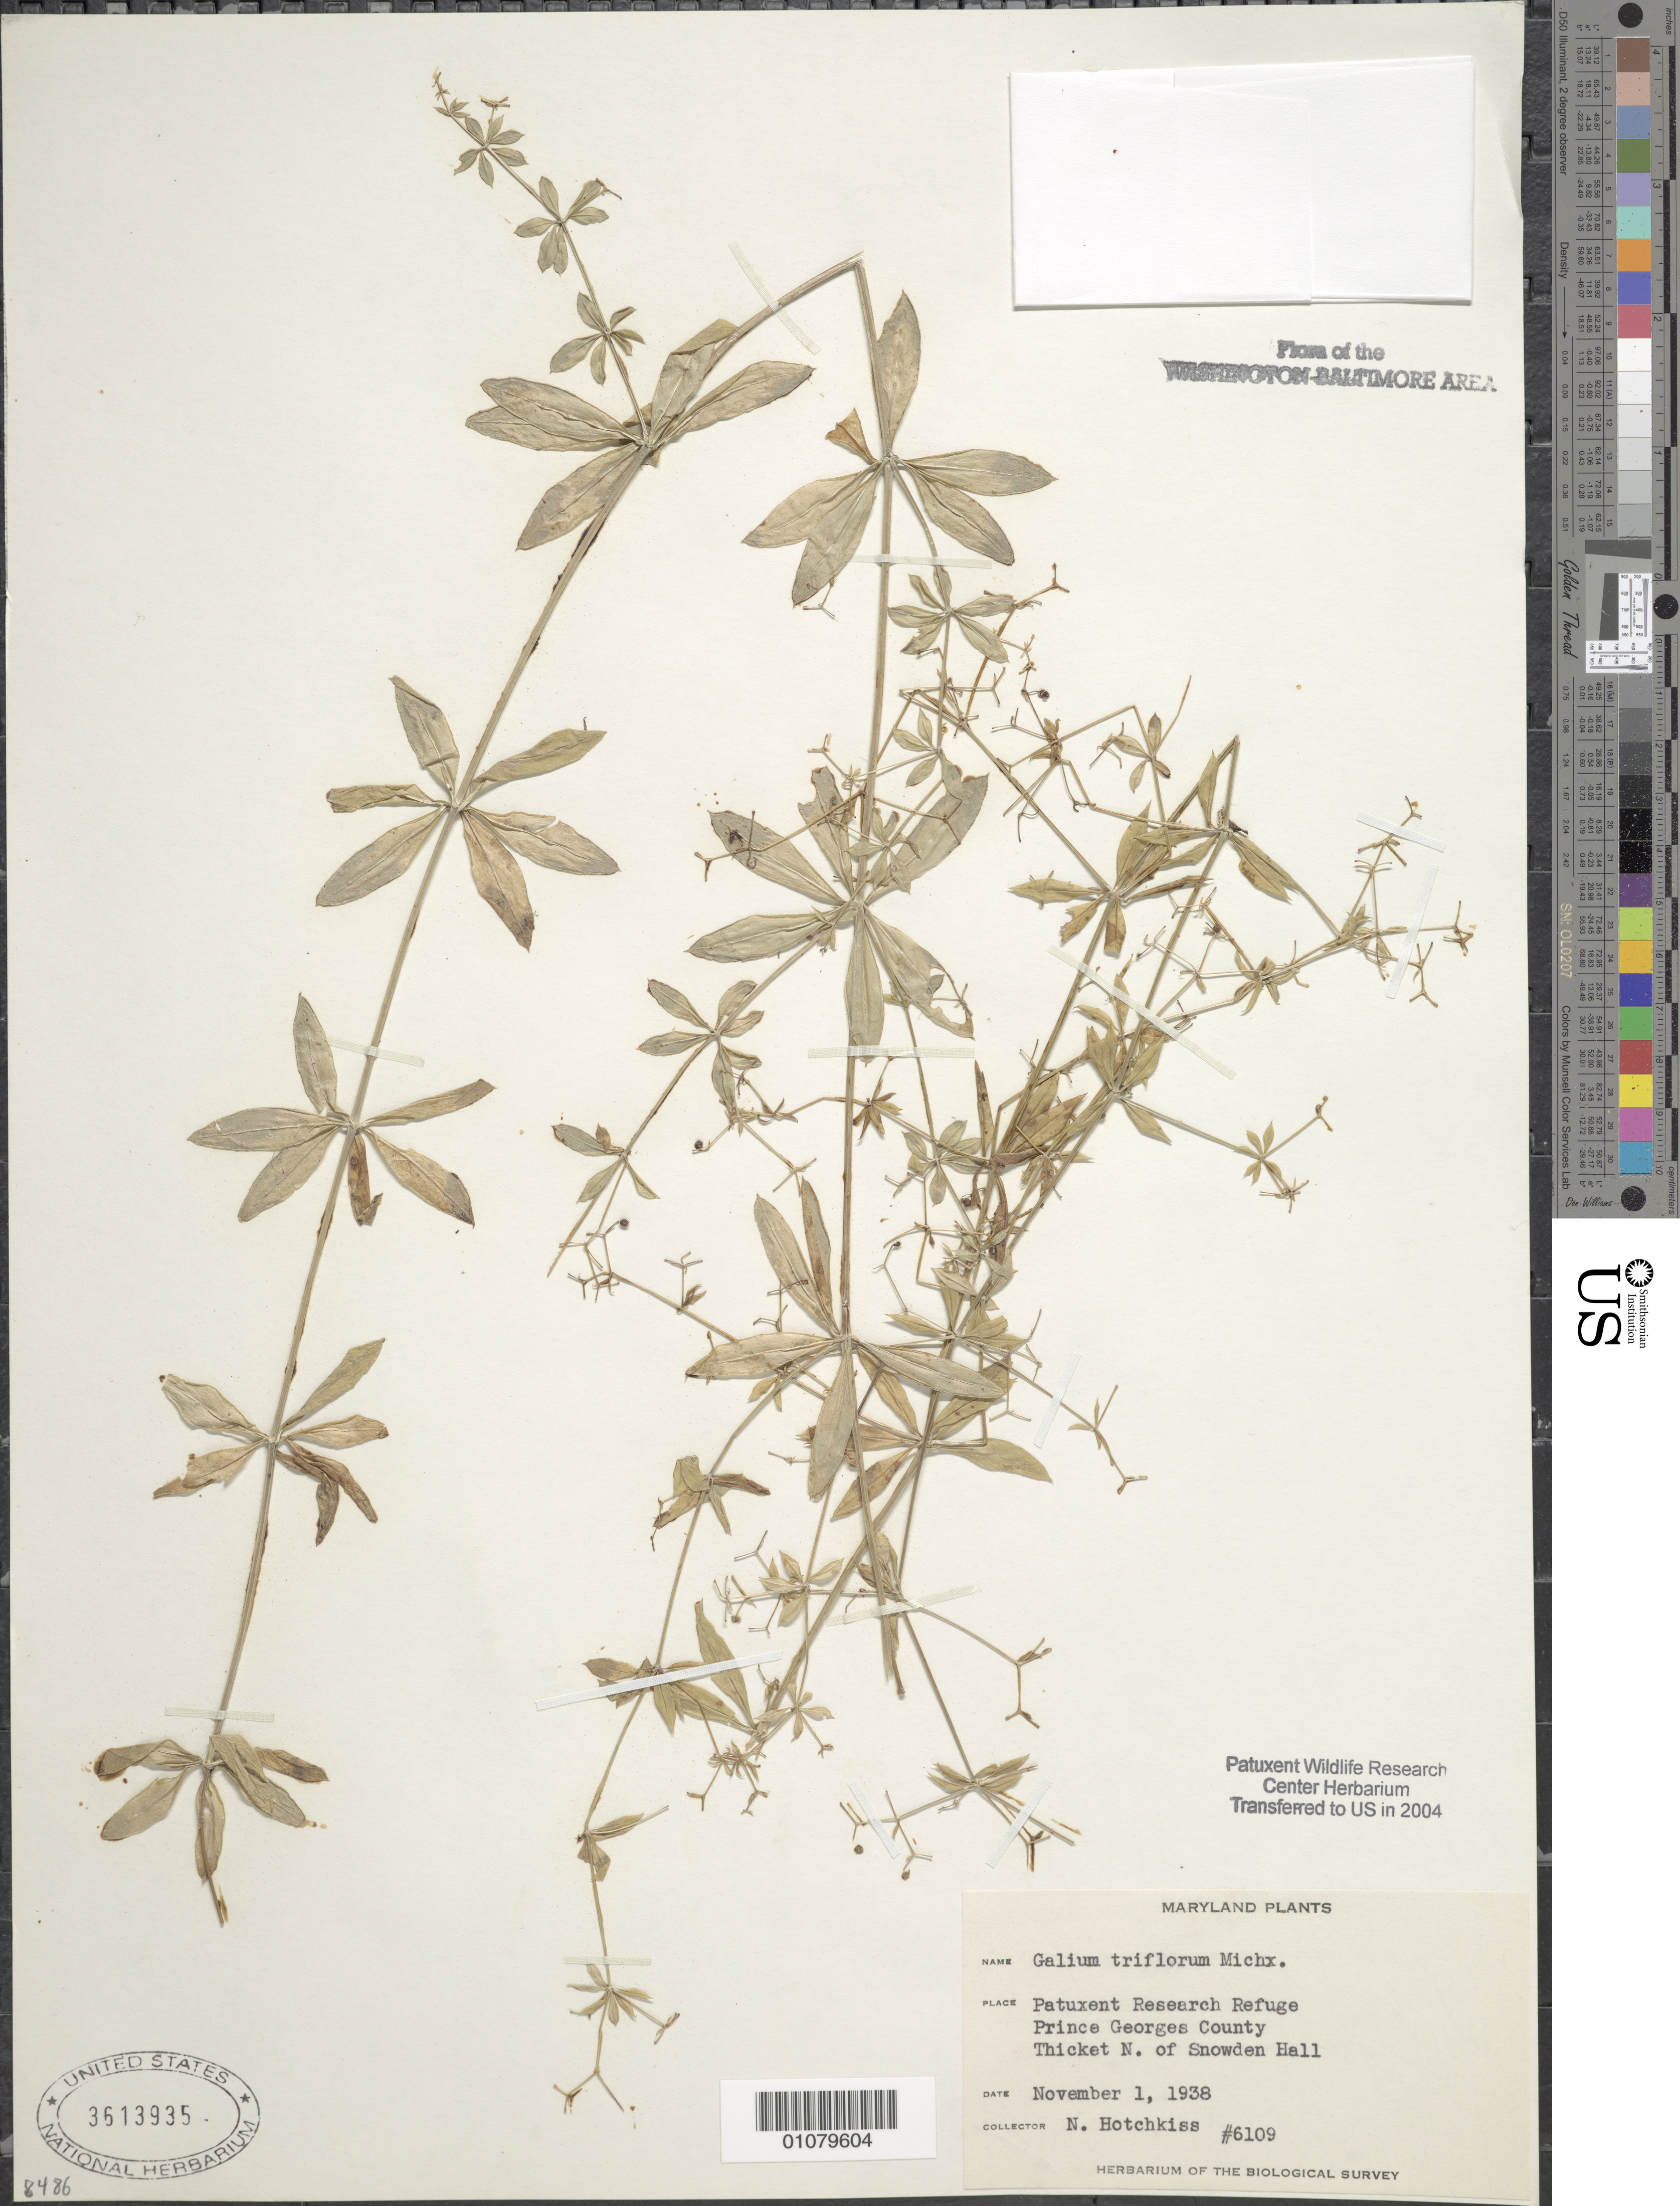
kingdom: Plantae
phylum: Tracheophyta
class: Magnoliopsida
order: Gentianales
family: Rubiaceae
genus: Galium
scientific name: Galium triflorum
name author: Michx.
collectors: N. Hotchkiss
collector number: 6109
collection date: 1938-11-01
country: United States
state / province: Maryland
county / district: Prince George's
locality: Patuxent Wildlife Refuge. N. of Snowden Hall.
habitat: Thicket.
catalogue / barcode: US 3613935